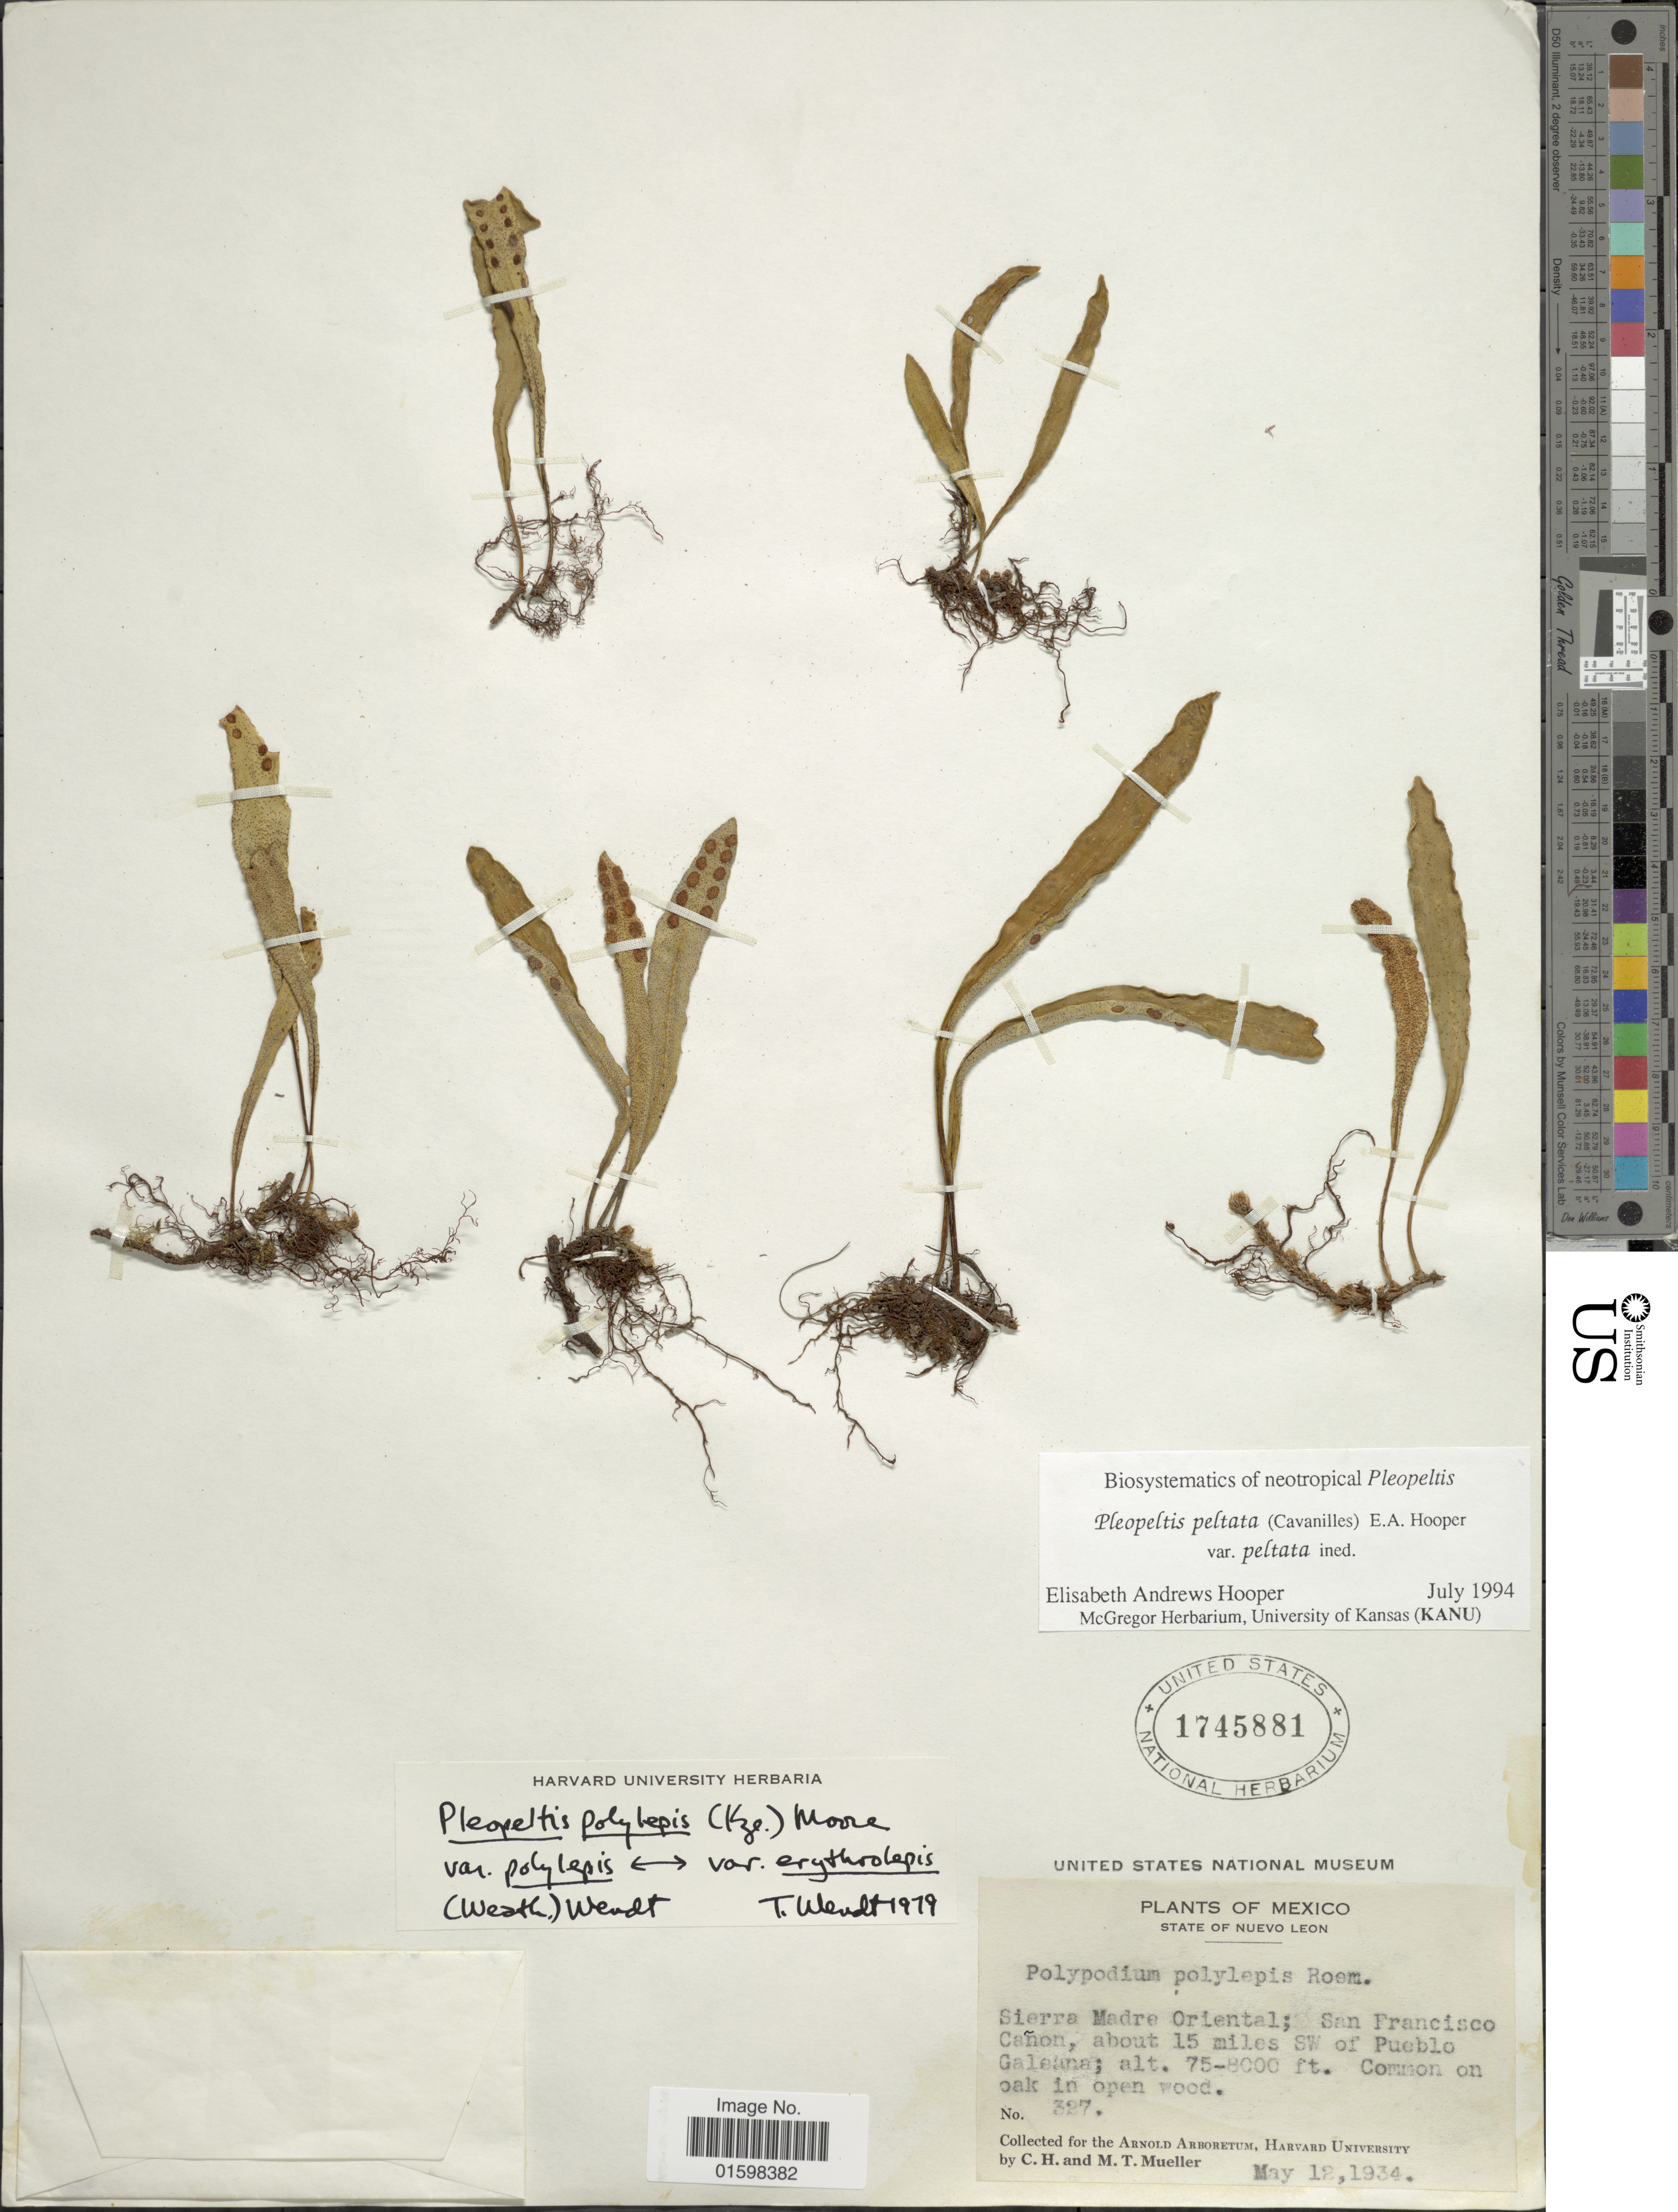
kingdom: Plantae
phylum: Tracheophyta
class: Polypodiopsida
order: Polypodiales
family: Polypodiaceae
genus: Pleopeltis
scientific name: Pleopeltis polylepis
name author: (Roem. ex Kunze) T. Moore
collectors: C. H. Mueller & M. Mueller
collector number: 327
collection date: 1934-05-12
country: Mexico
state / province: Nuevo León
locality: State of Nuevo Leon. Sierra Madre Oriental; San Francisco Canon, abiut 15 miles SW of Pueblo Galeana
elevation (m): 2286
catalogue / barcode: US 1745881